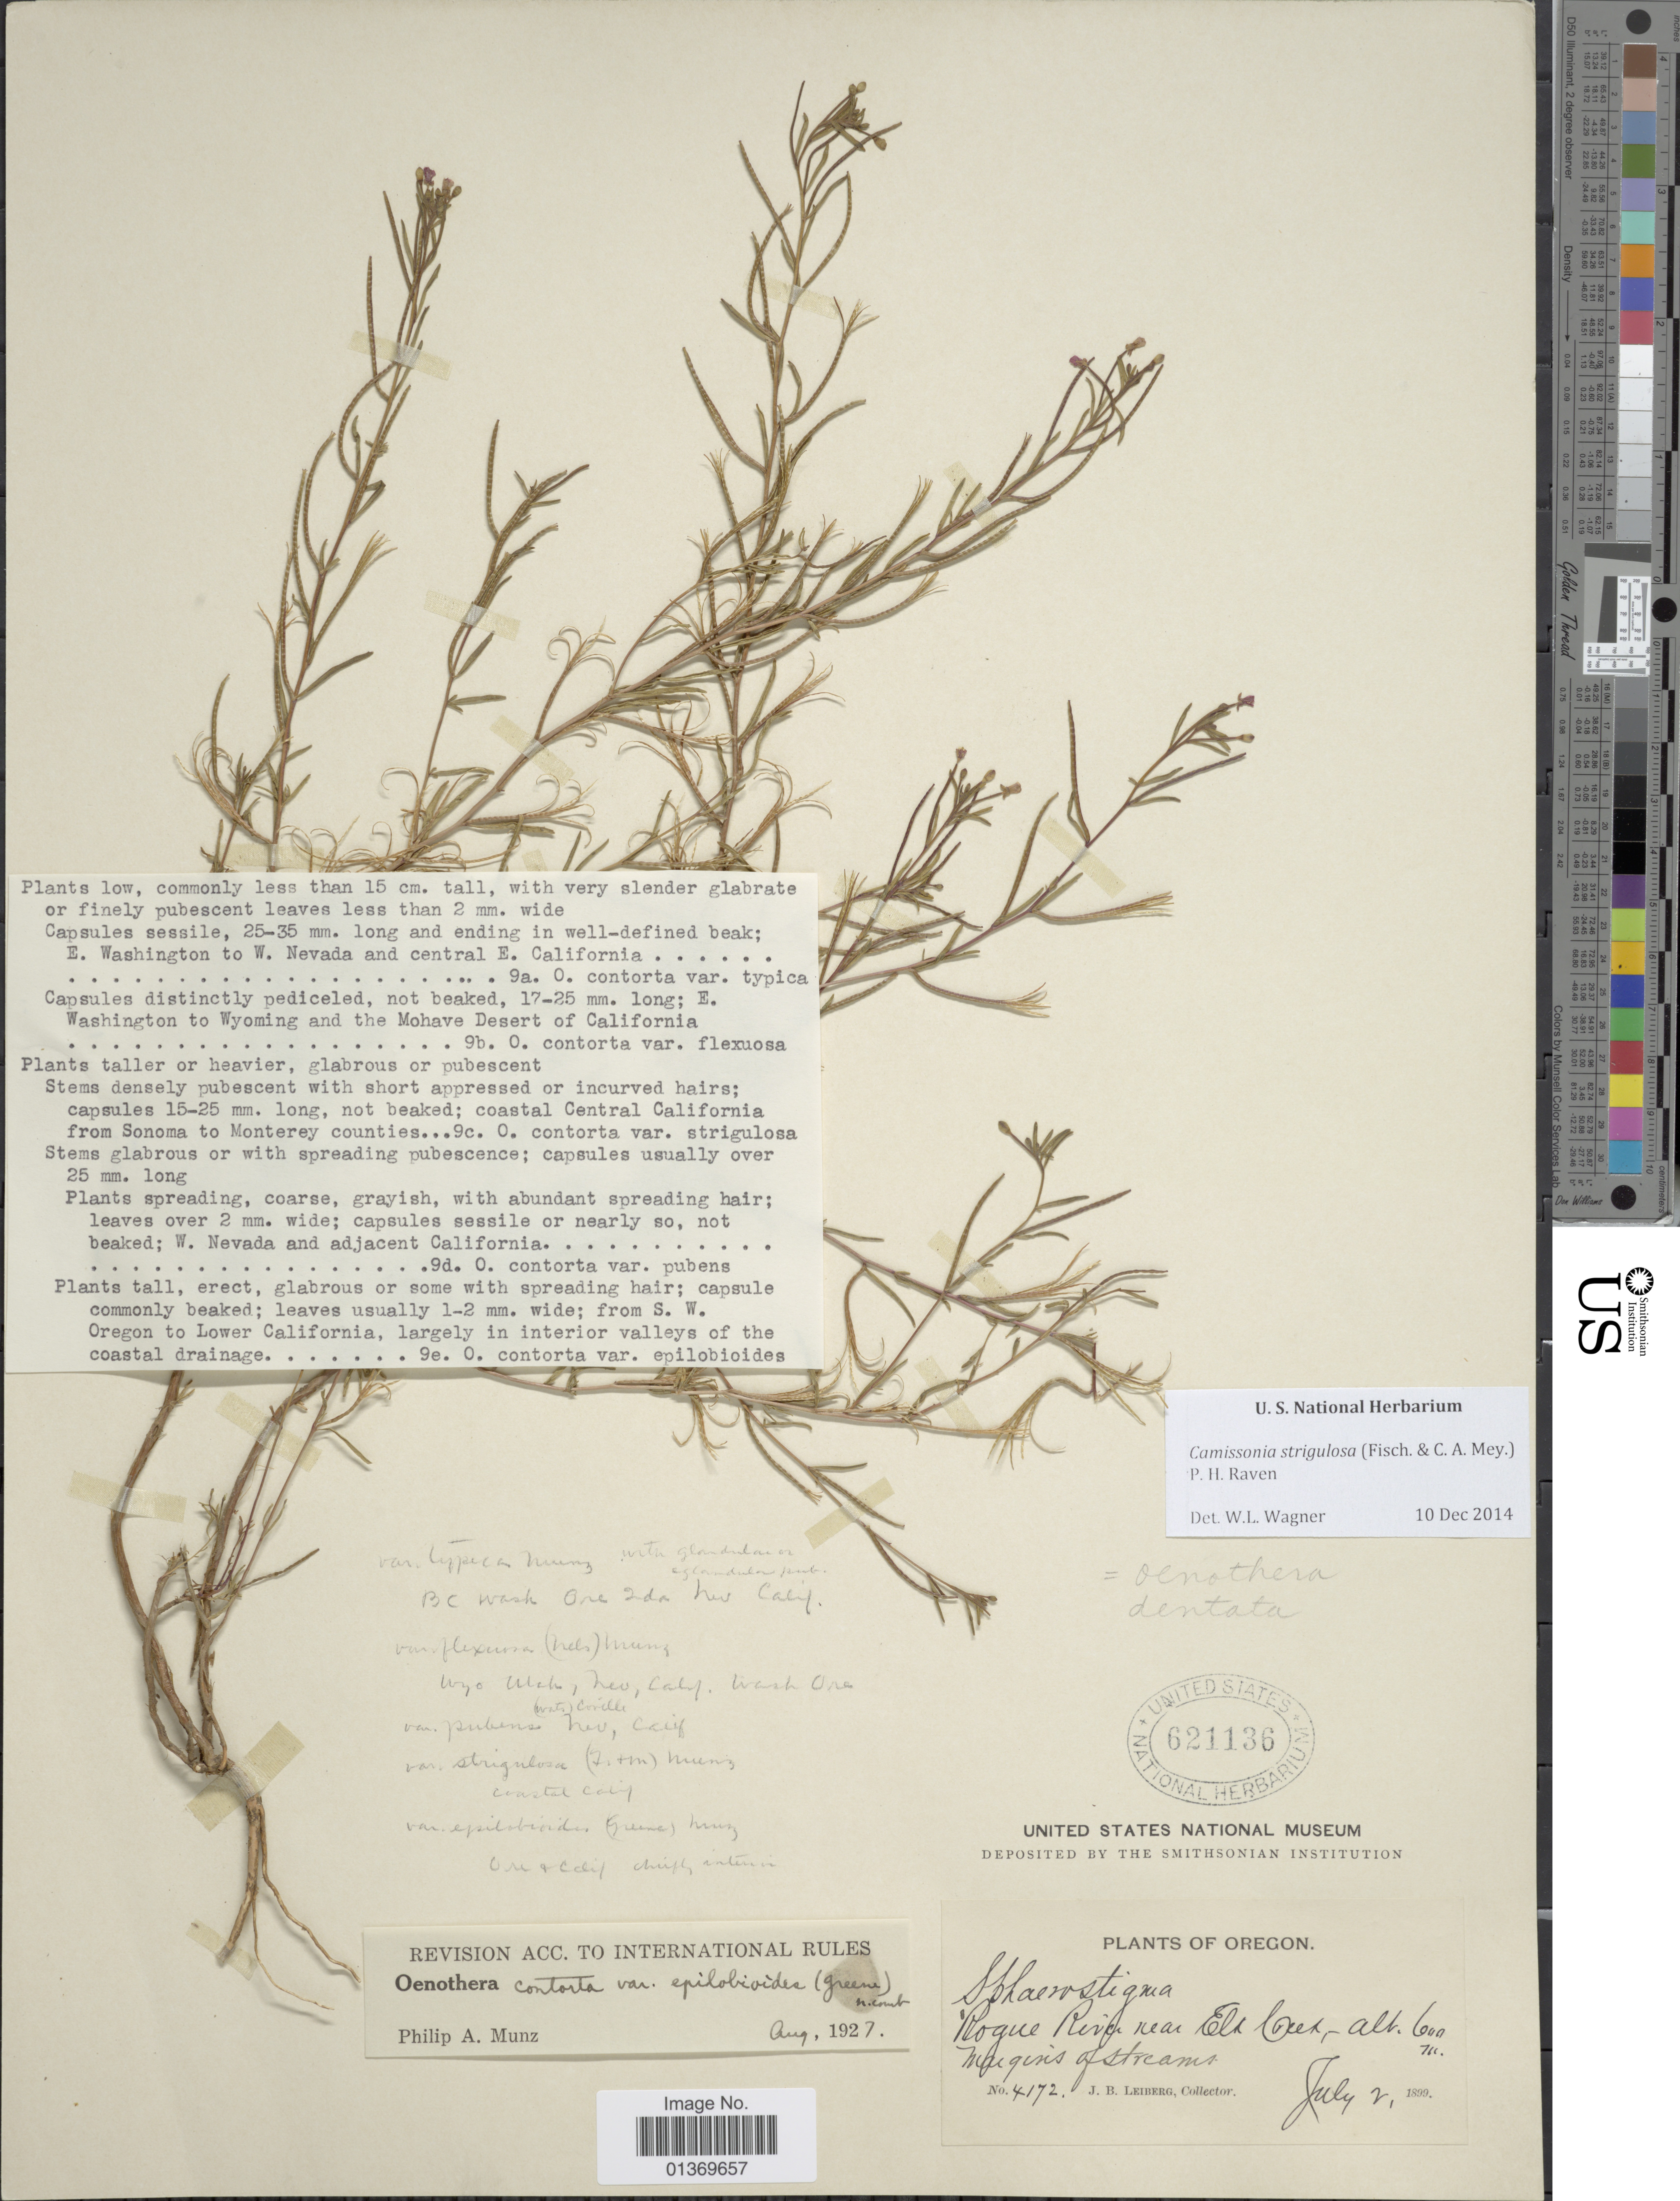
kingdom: Plantae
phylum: Tracheophyta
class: Magnoliopsida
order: Myrtales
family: Onagraceae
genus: Camissonia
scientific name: Camissonia strigulosa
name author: (Fisch. & C.A. Mey.) P.H. Raven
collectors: J. B. Leiberg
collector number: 4172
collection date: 1899-07-02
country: United States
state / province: Oregon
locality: Rogue River near Elk Creek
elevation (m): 600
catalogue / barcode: US 621136